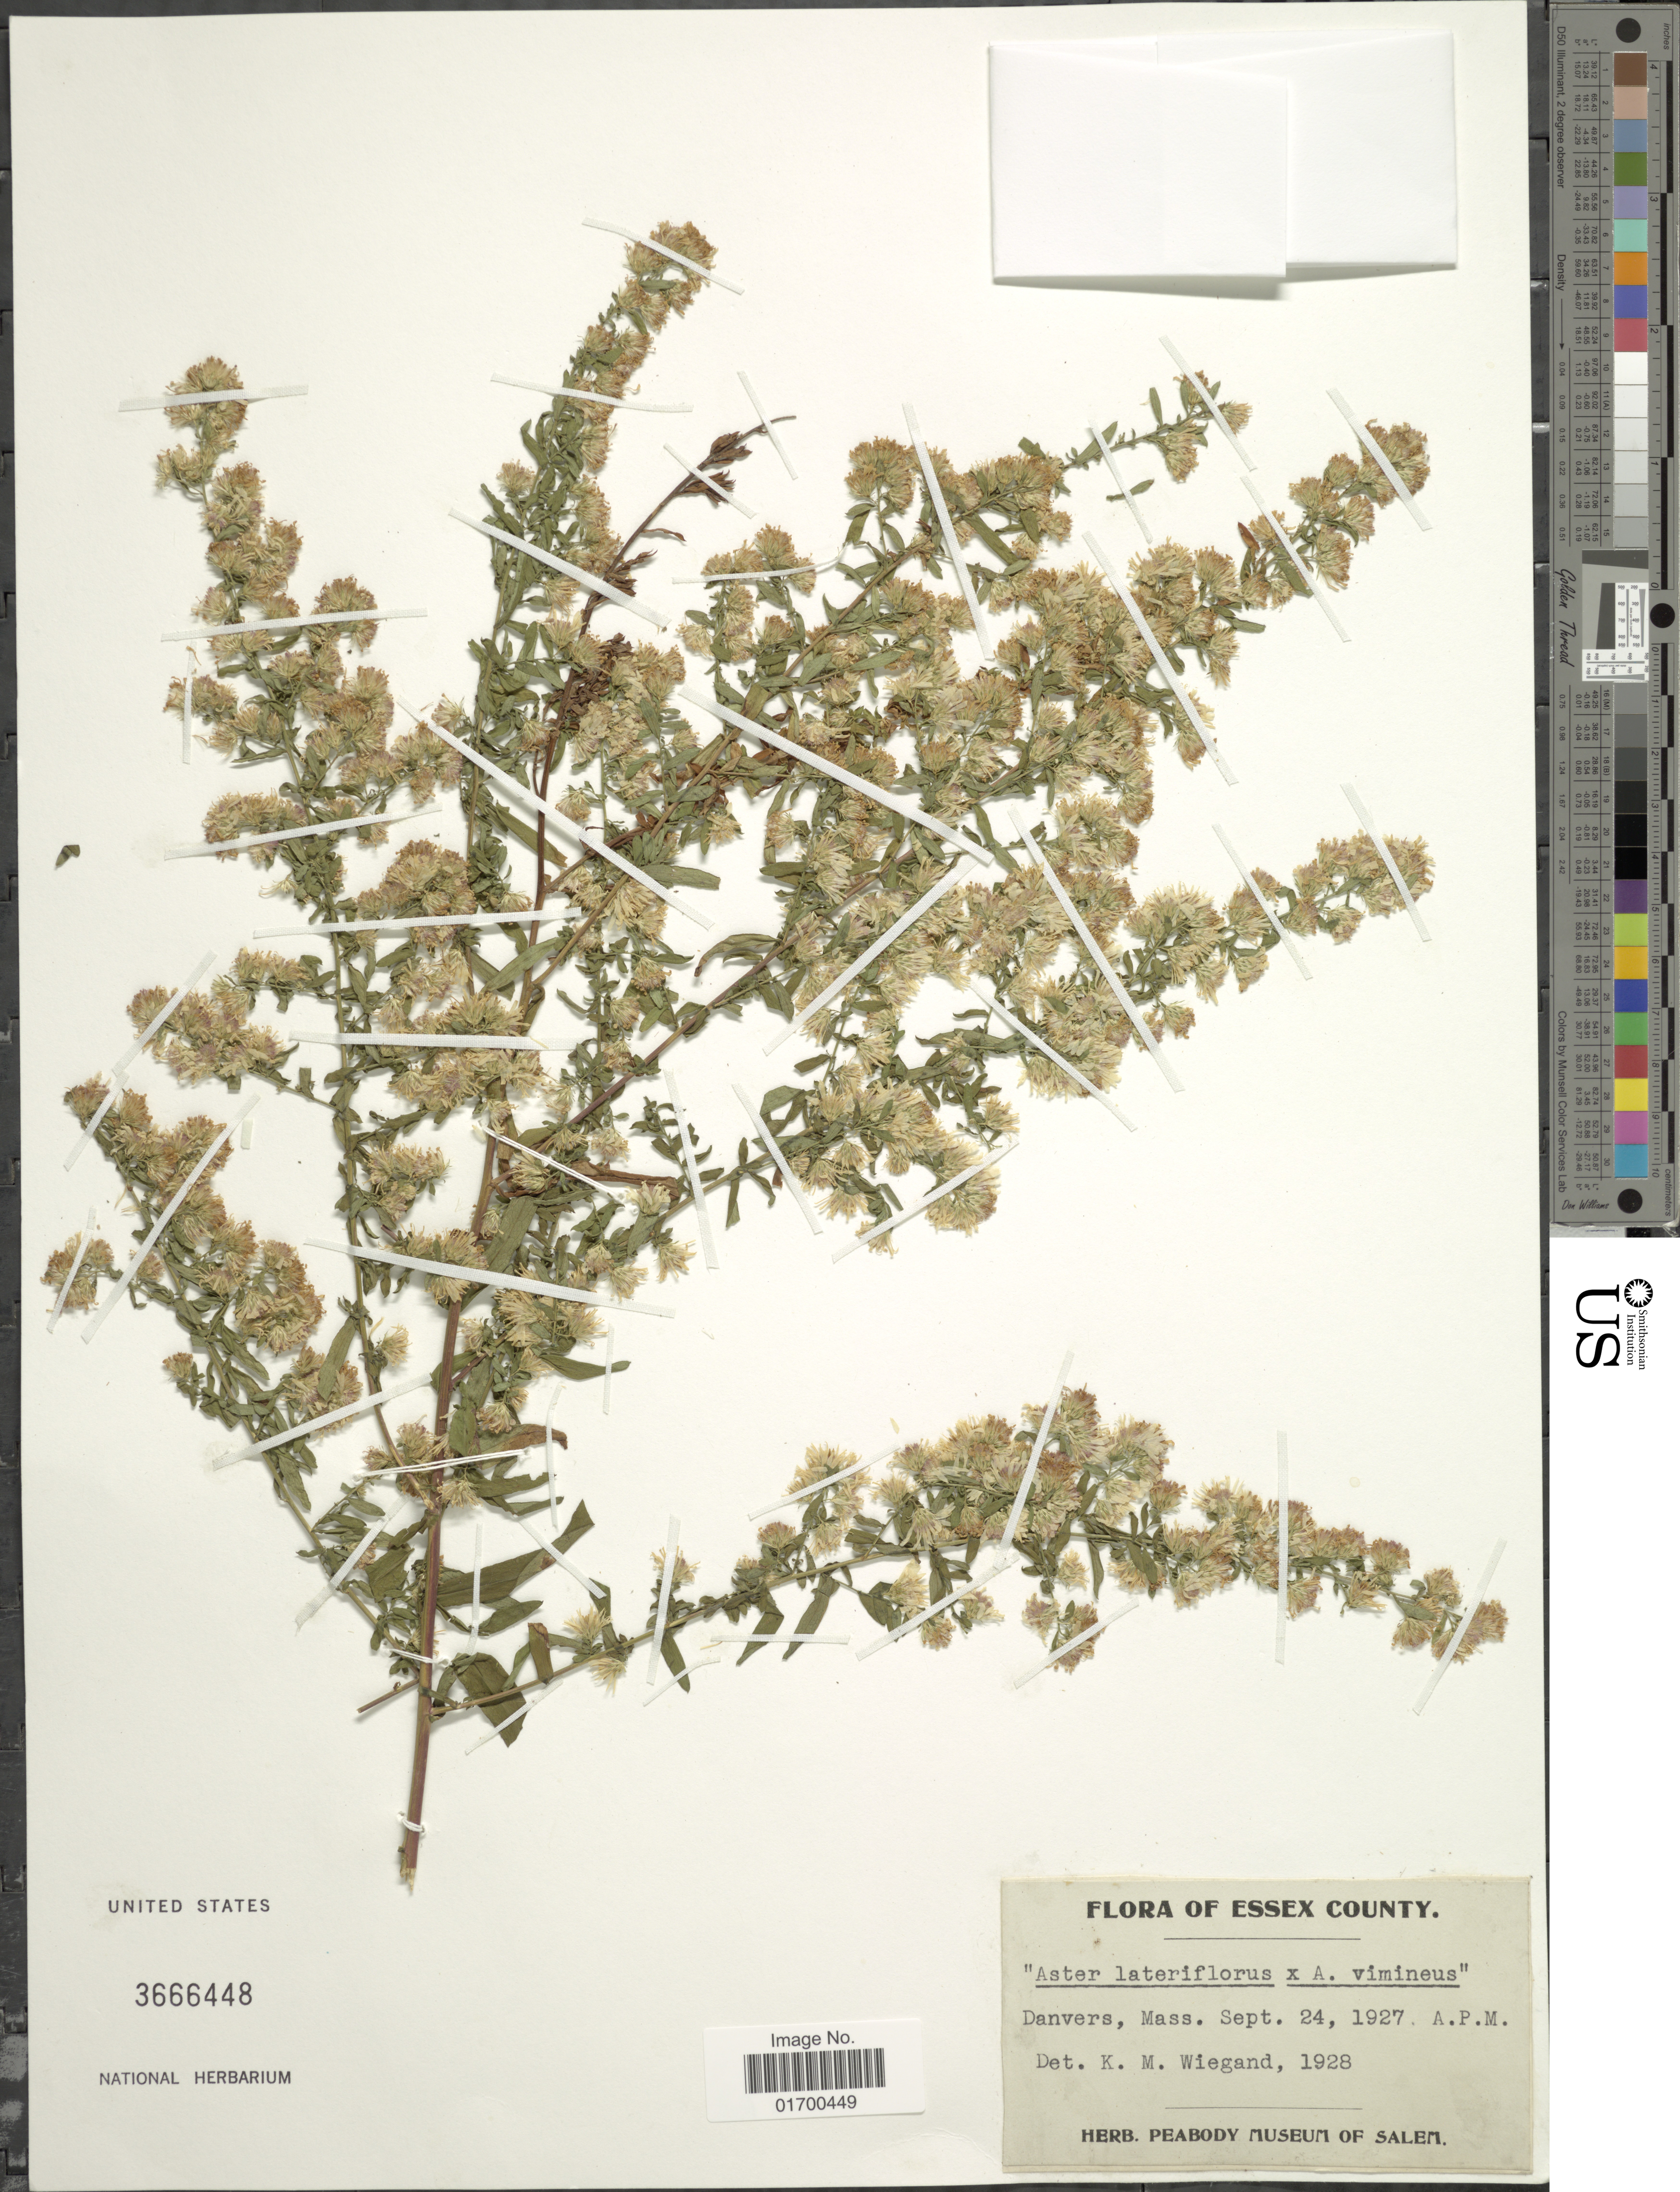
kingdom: Plantae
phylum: Tracheophyta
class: Magnoliopsida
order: Asterales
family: Asteraceae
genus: Symphyotrichum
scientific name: Symphyotrichum lateriflorum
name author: (L.) Á. Löve & D. Löve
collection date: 1927-09-24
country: United States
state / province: Massachusetts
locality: Essex County, Danvers, Mass.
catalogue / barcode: US 3666448